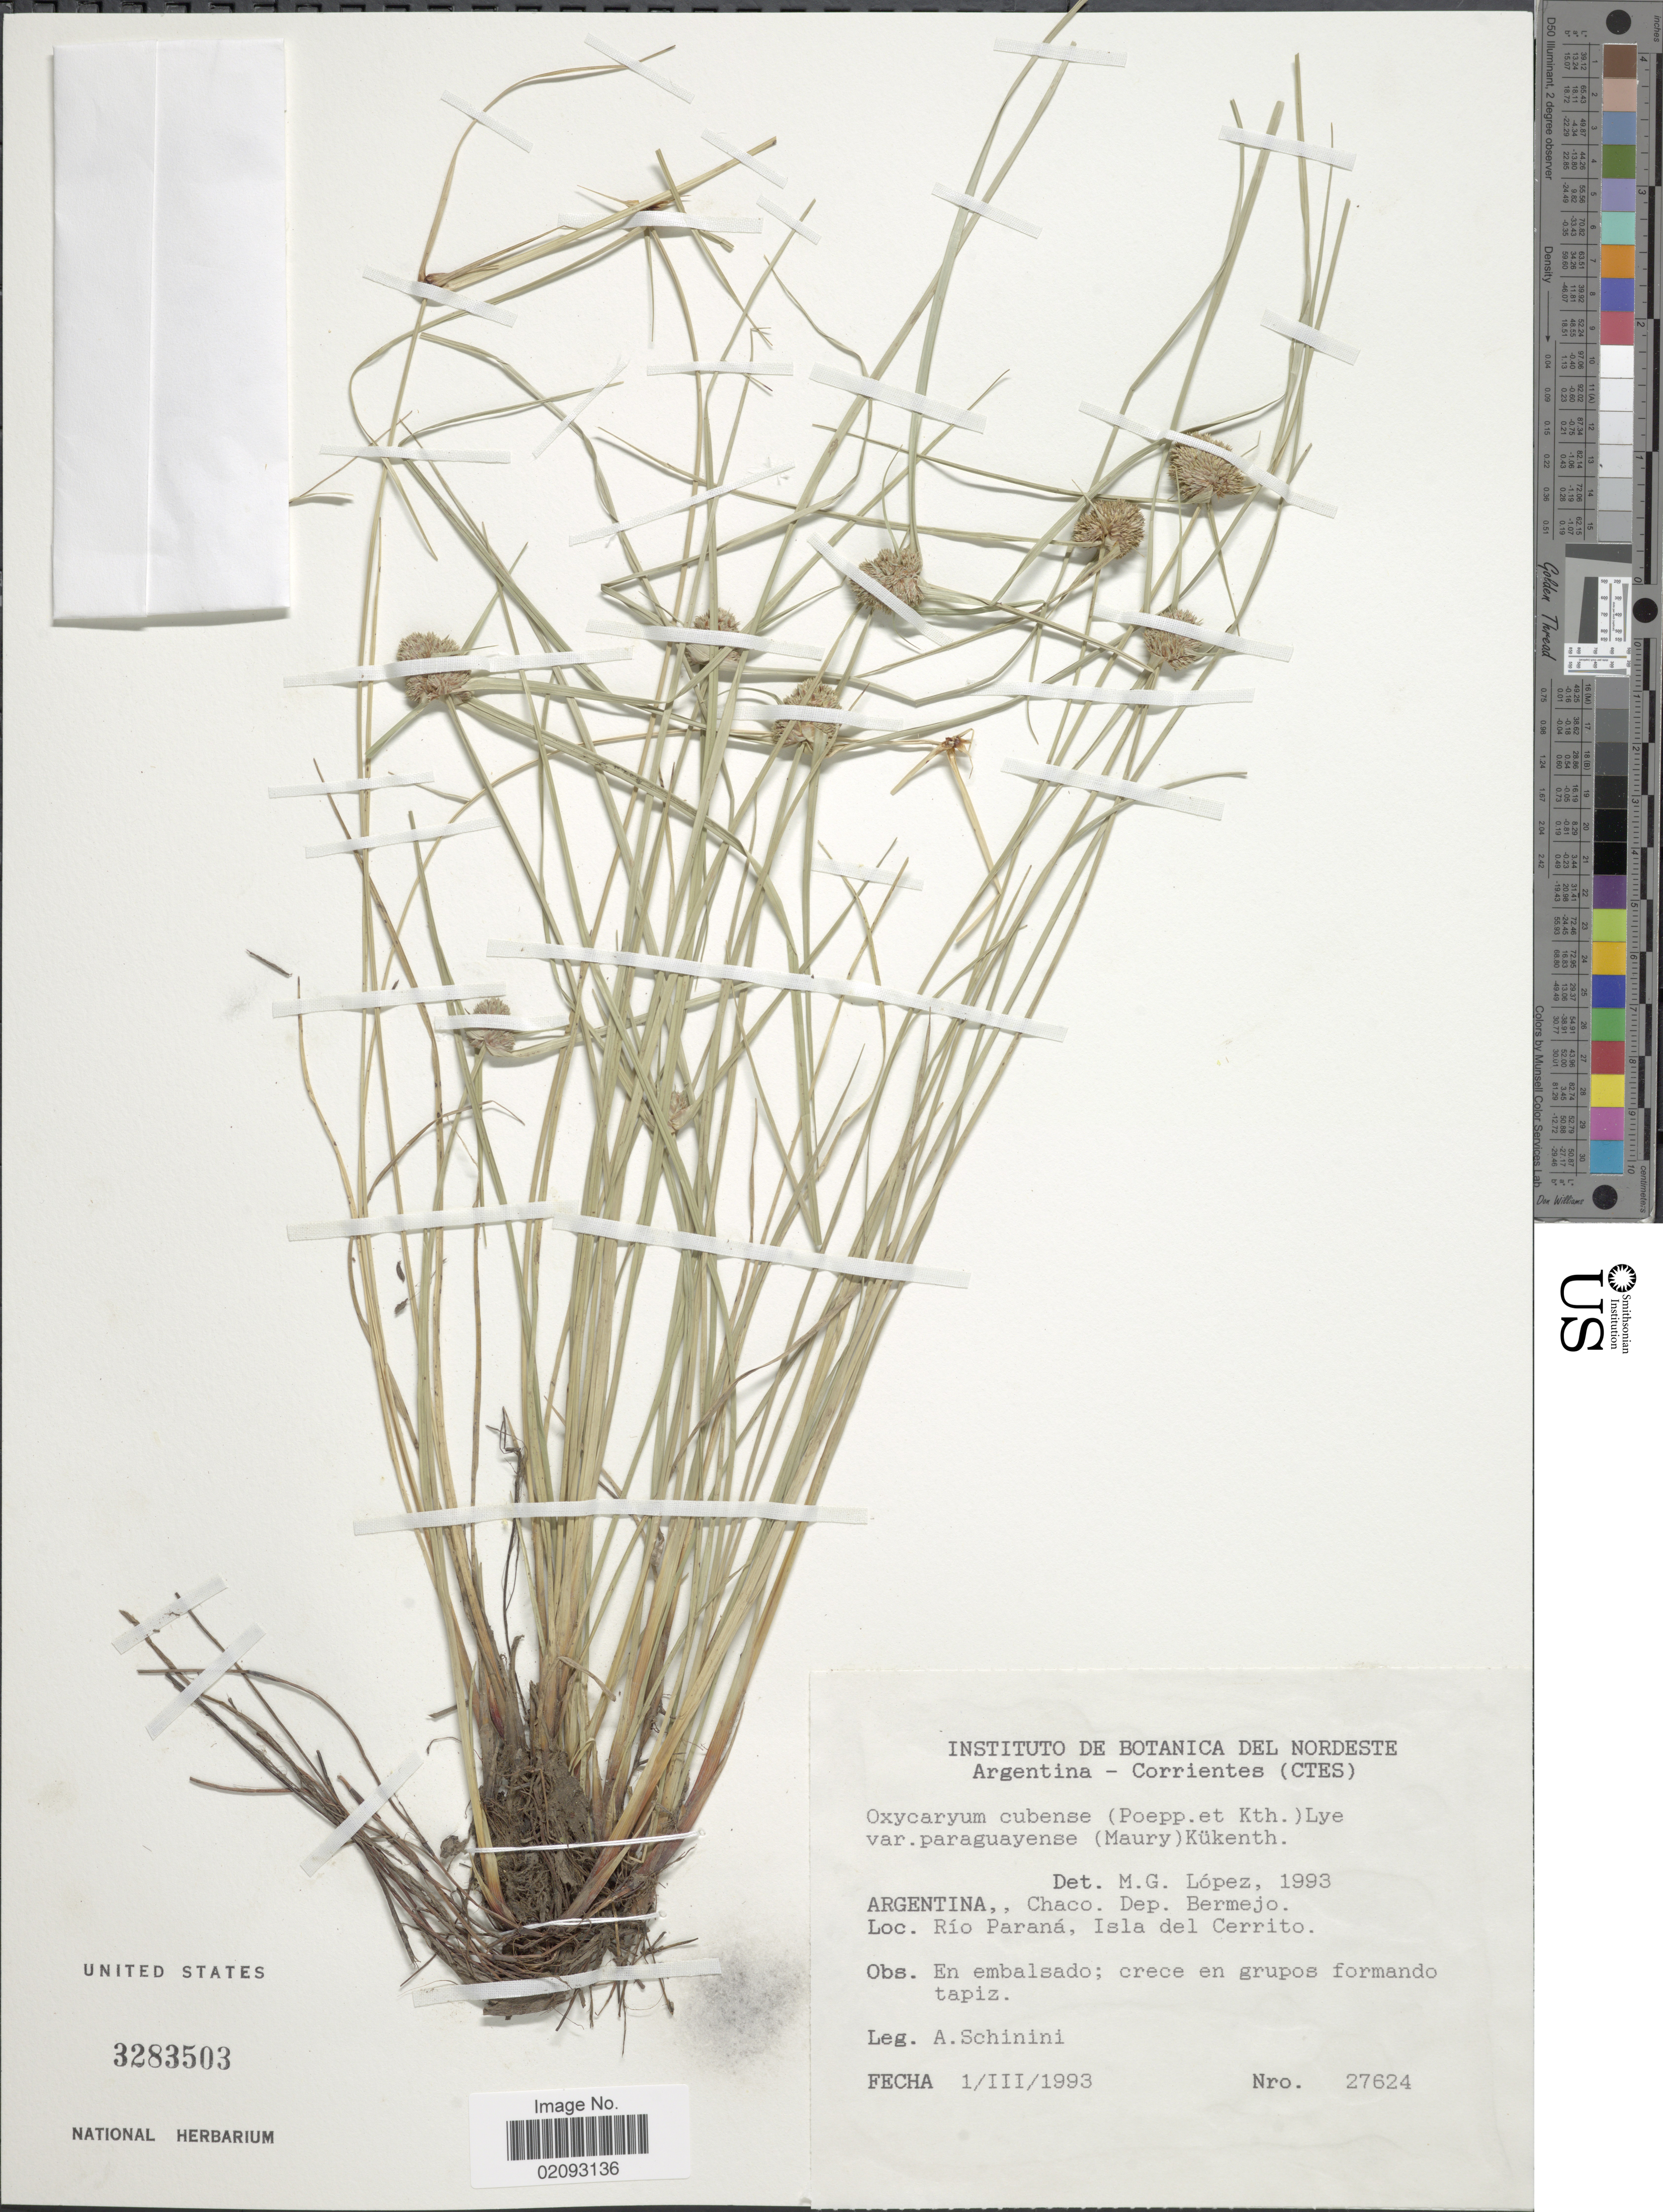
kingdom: Plantae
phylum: Tracheophyta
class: Liliopsida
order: Poales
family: Cyperaceae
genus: Cyperus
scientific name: Cyperus blepharoleptos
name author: Steud.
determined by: Strong, M. T., (US), Smithsonian Institution - National Museum of Natural History (UNITED STATES)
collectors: A. Schinini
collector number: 27624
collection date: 1993-03-01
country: Argentina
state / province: Corrientes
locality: Chaco. Dep Bermejo, Río Paraná, Isla del Cerrito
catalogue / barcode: US 3283503